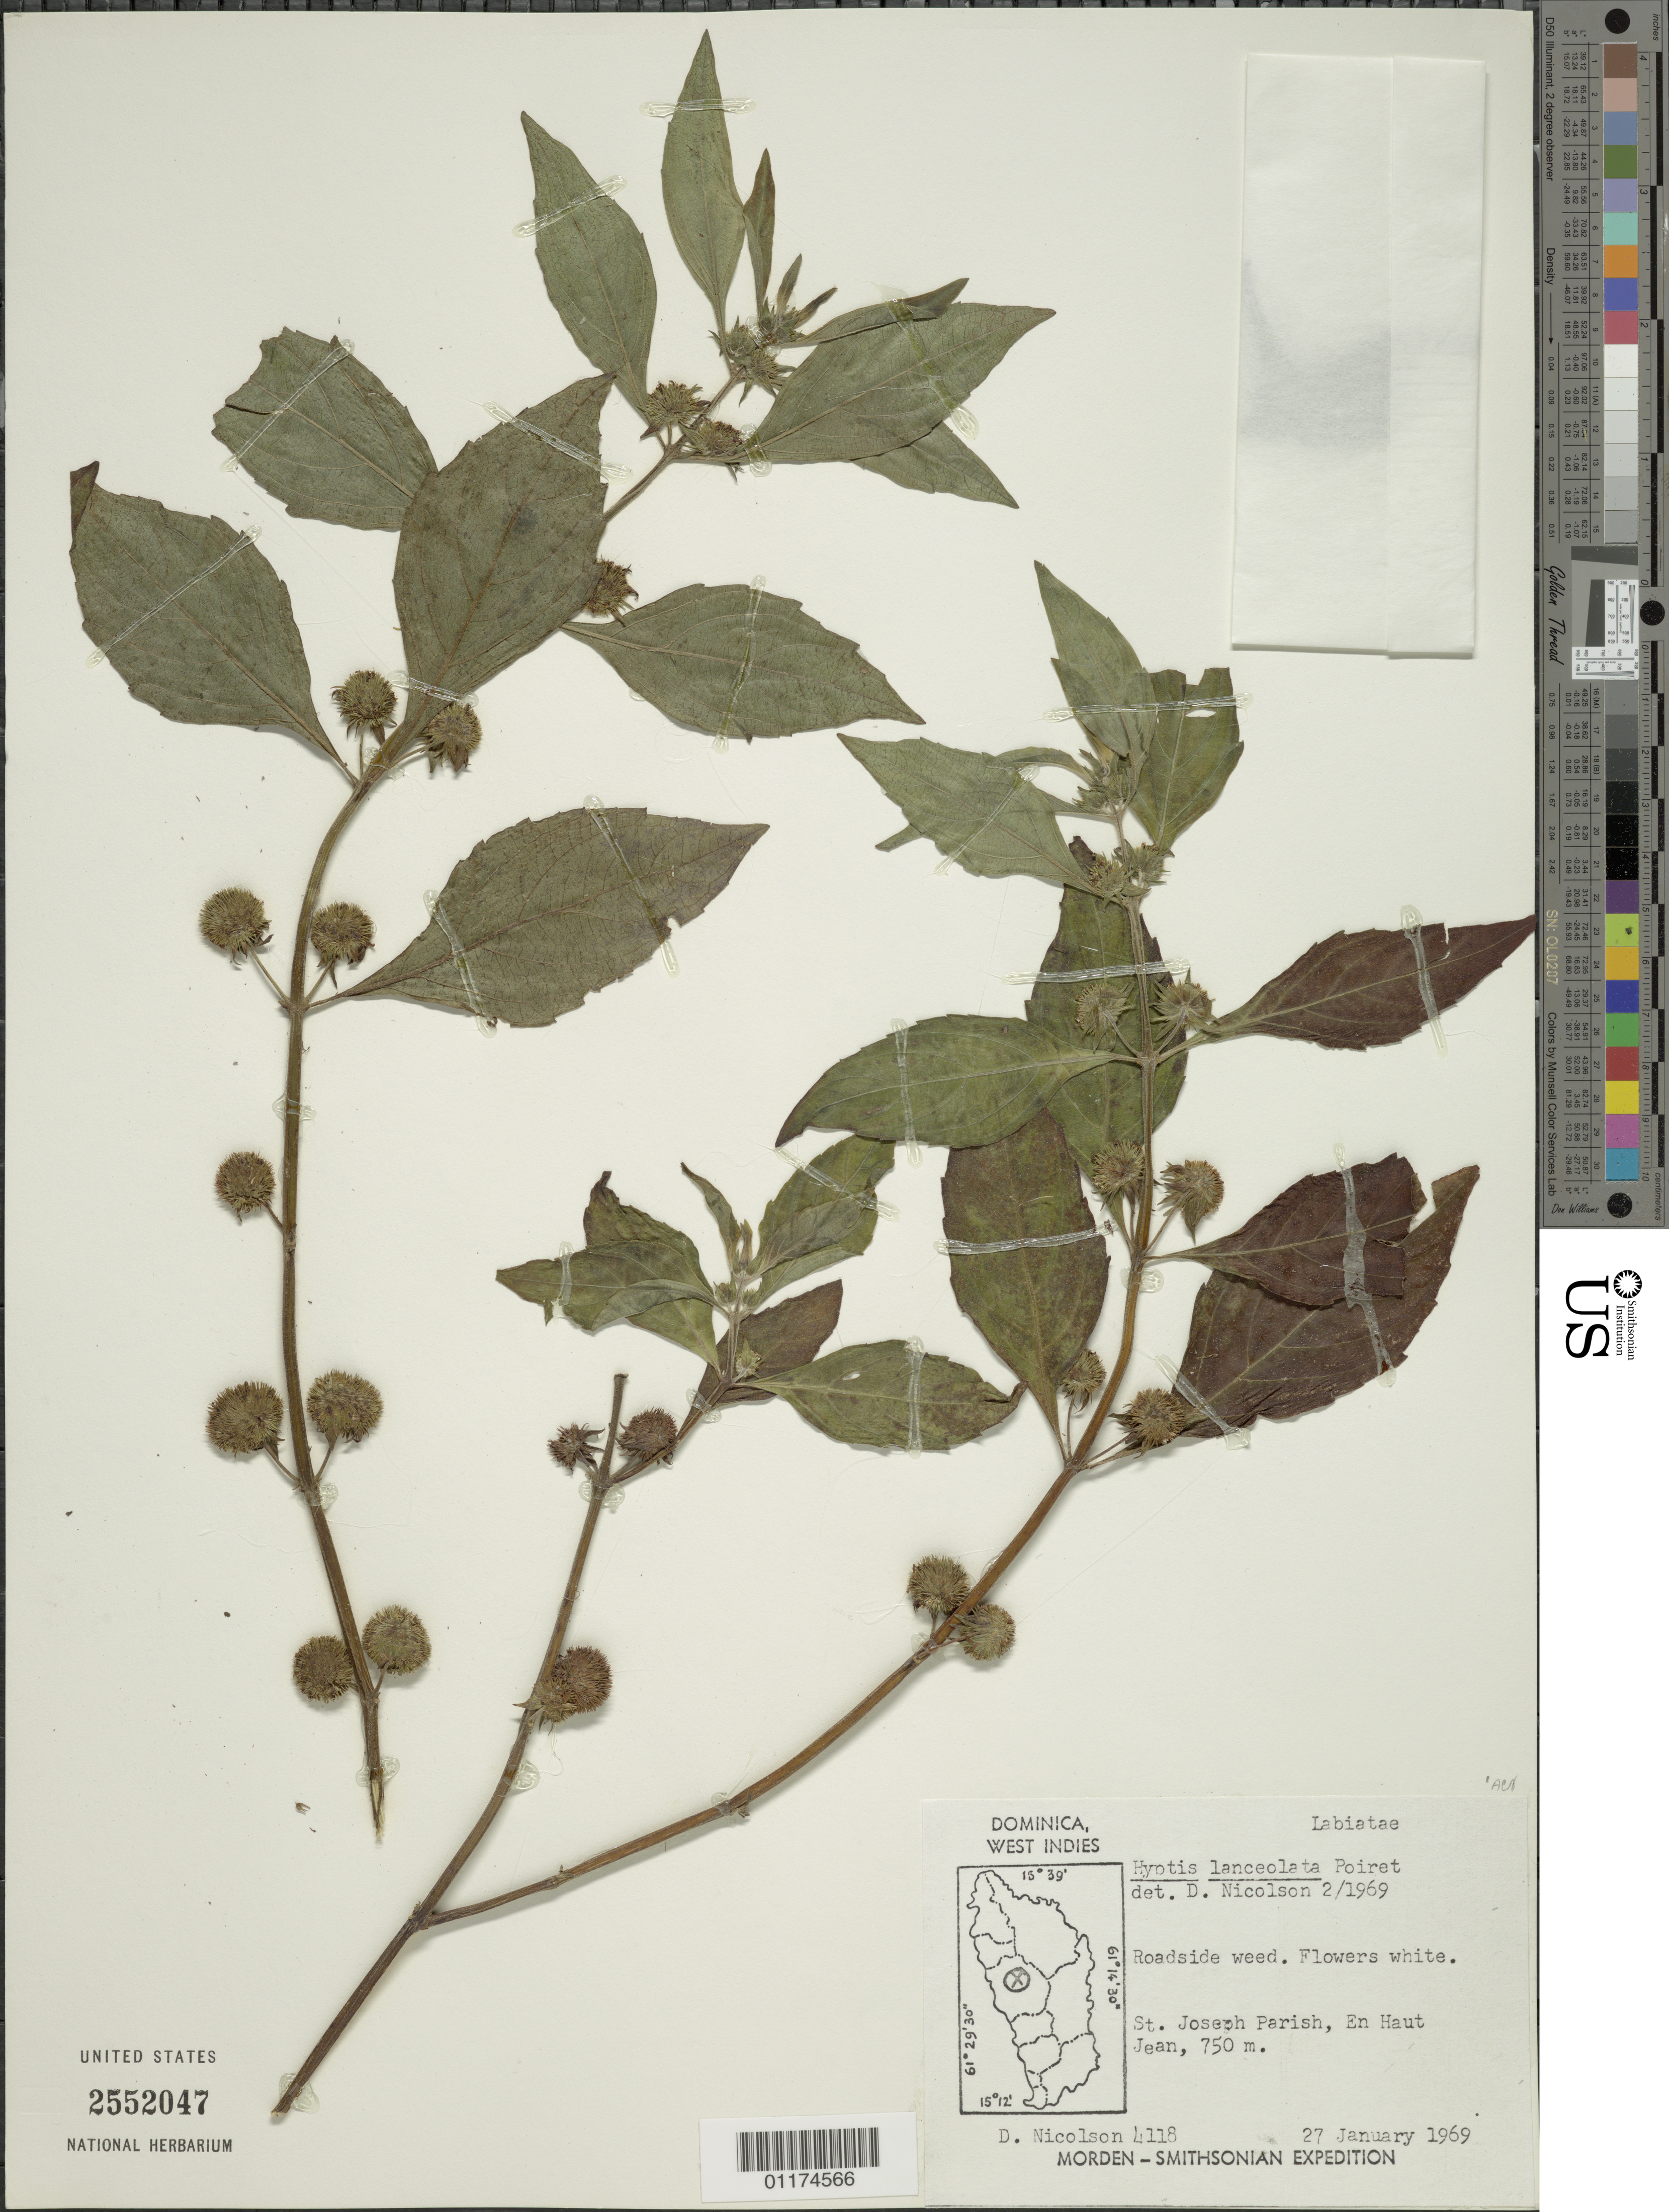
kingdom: Plantae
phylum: Tracheophyta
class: Magnoliopsida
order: Lamiales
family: Lamiaceae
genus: Hyptis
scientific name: Hyptis lanceolata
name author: Poir.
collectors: D. H. Nicolson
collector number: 4118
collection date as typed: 27 Jan 1969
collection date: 1969-01-27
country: Dominica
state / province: St. Joseph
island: Dominica I.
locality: En Haut Jean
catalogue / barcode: US 2552047